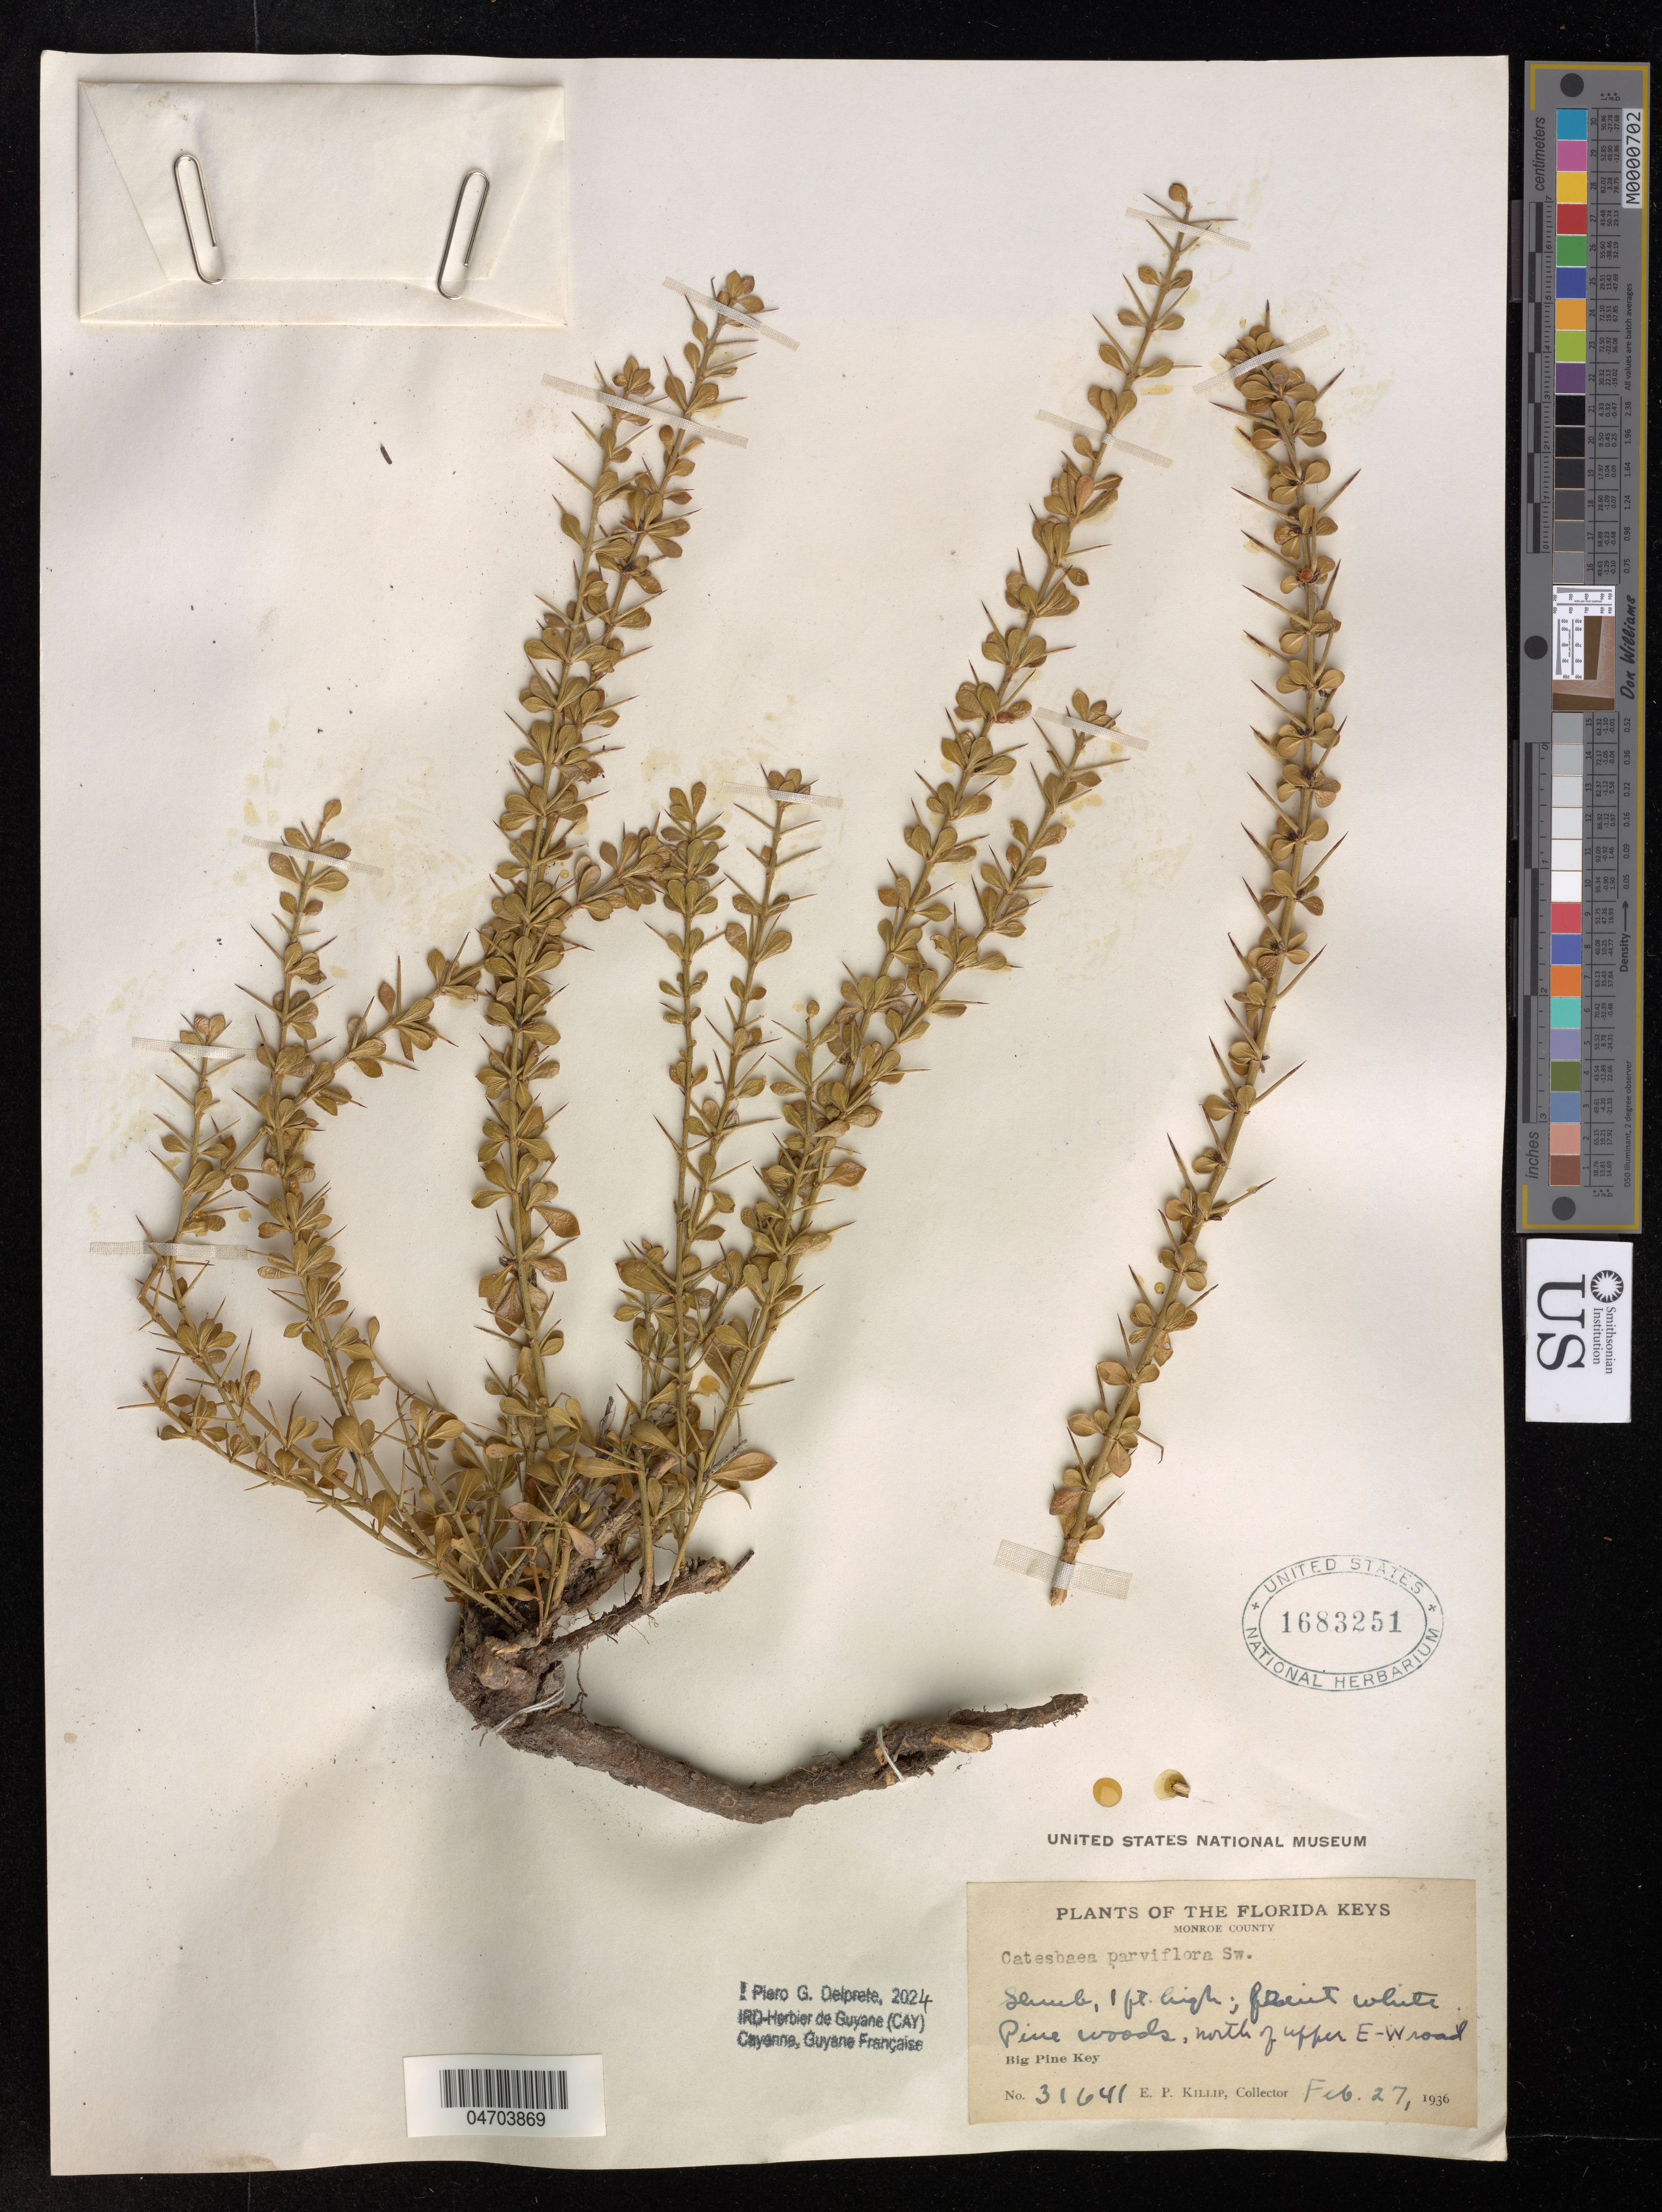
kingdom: Plantae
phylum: Tracheophyta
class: Magnoliopsida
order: Gentianales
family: Rubiaceae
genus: Catesbaea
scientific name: Catesbaea parviflora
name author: Sw.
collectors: E. P. Killip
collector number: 31641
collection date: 1936-02-27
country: United States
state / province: Florida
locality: Monroe County.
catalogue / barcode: US 1683251